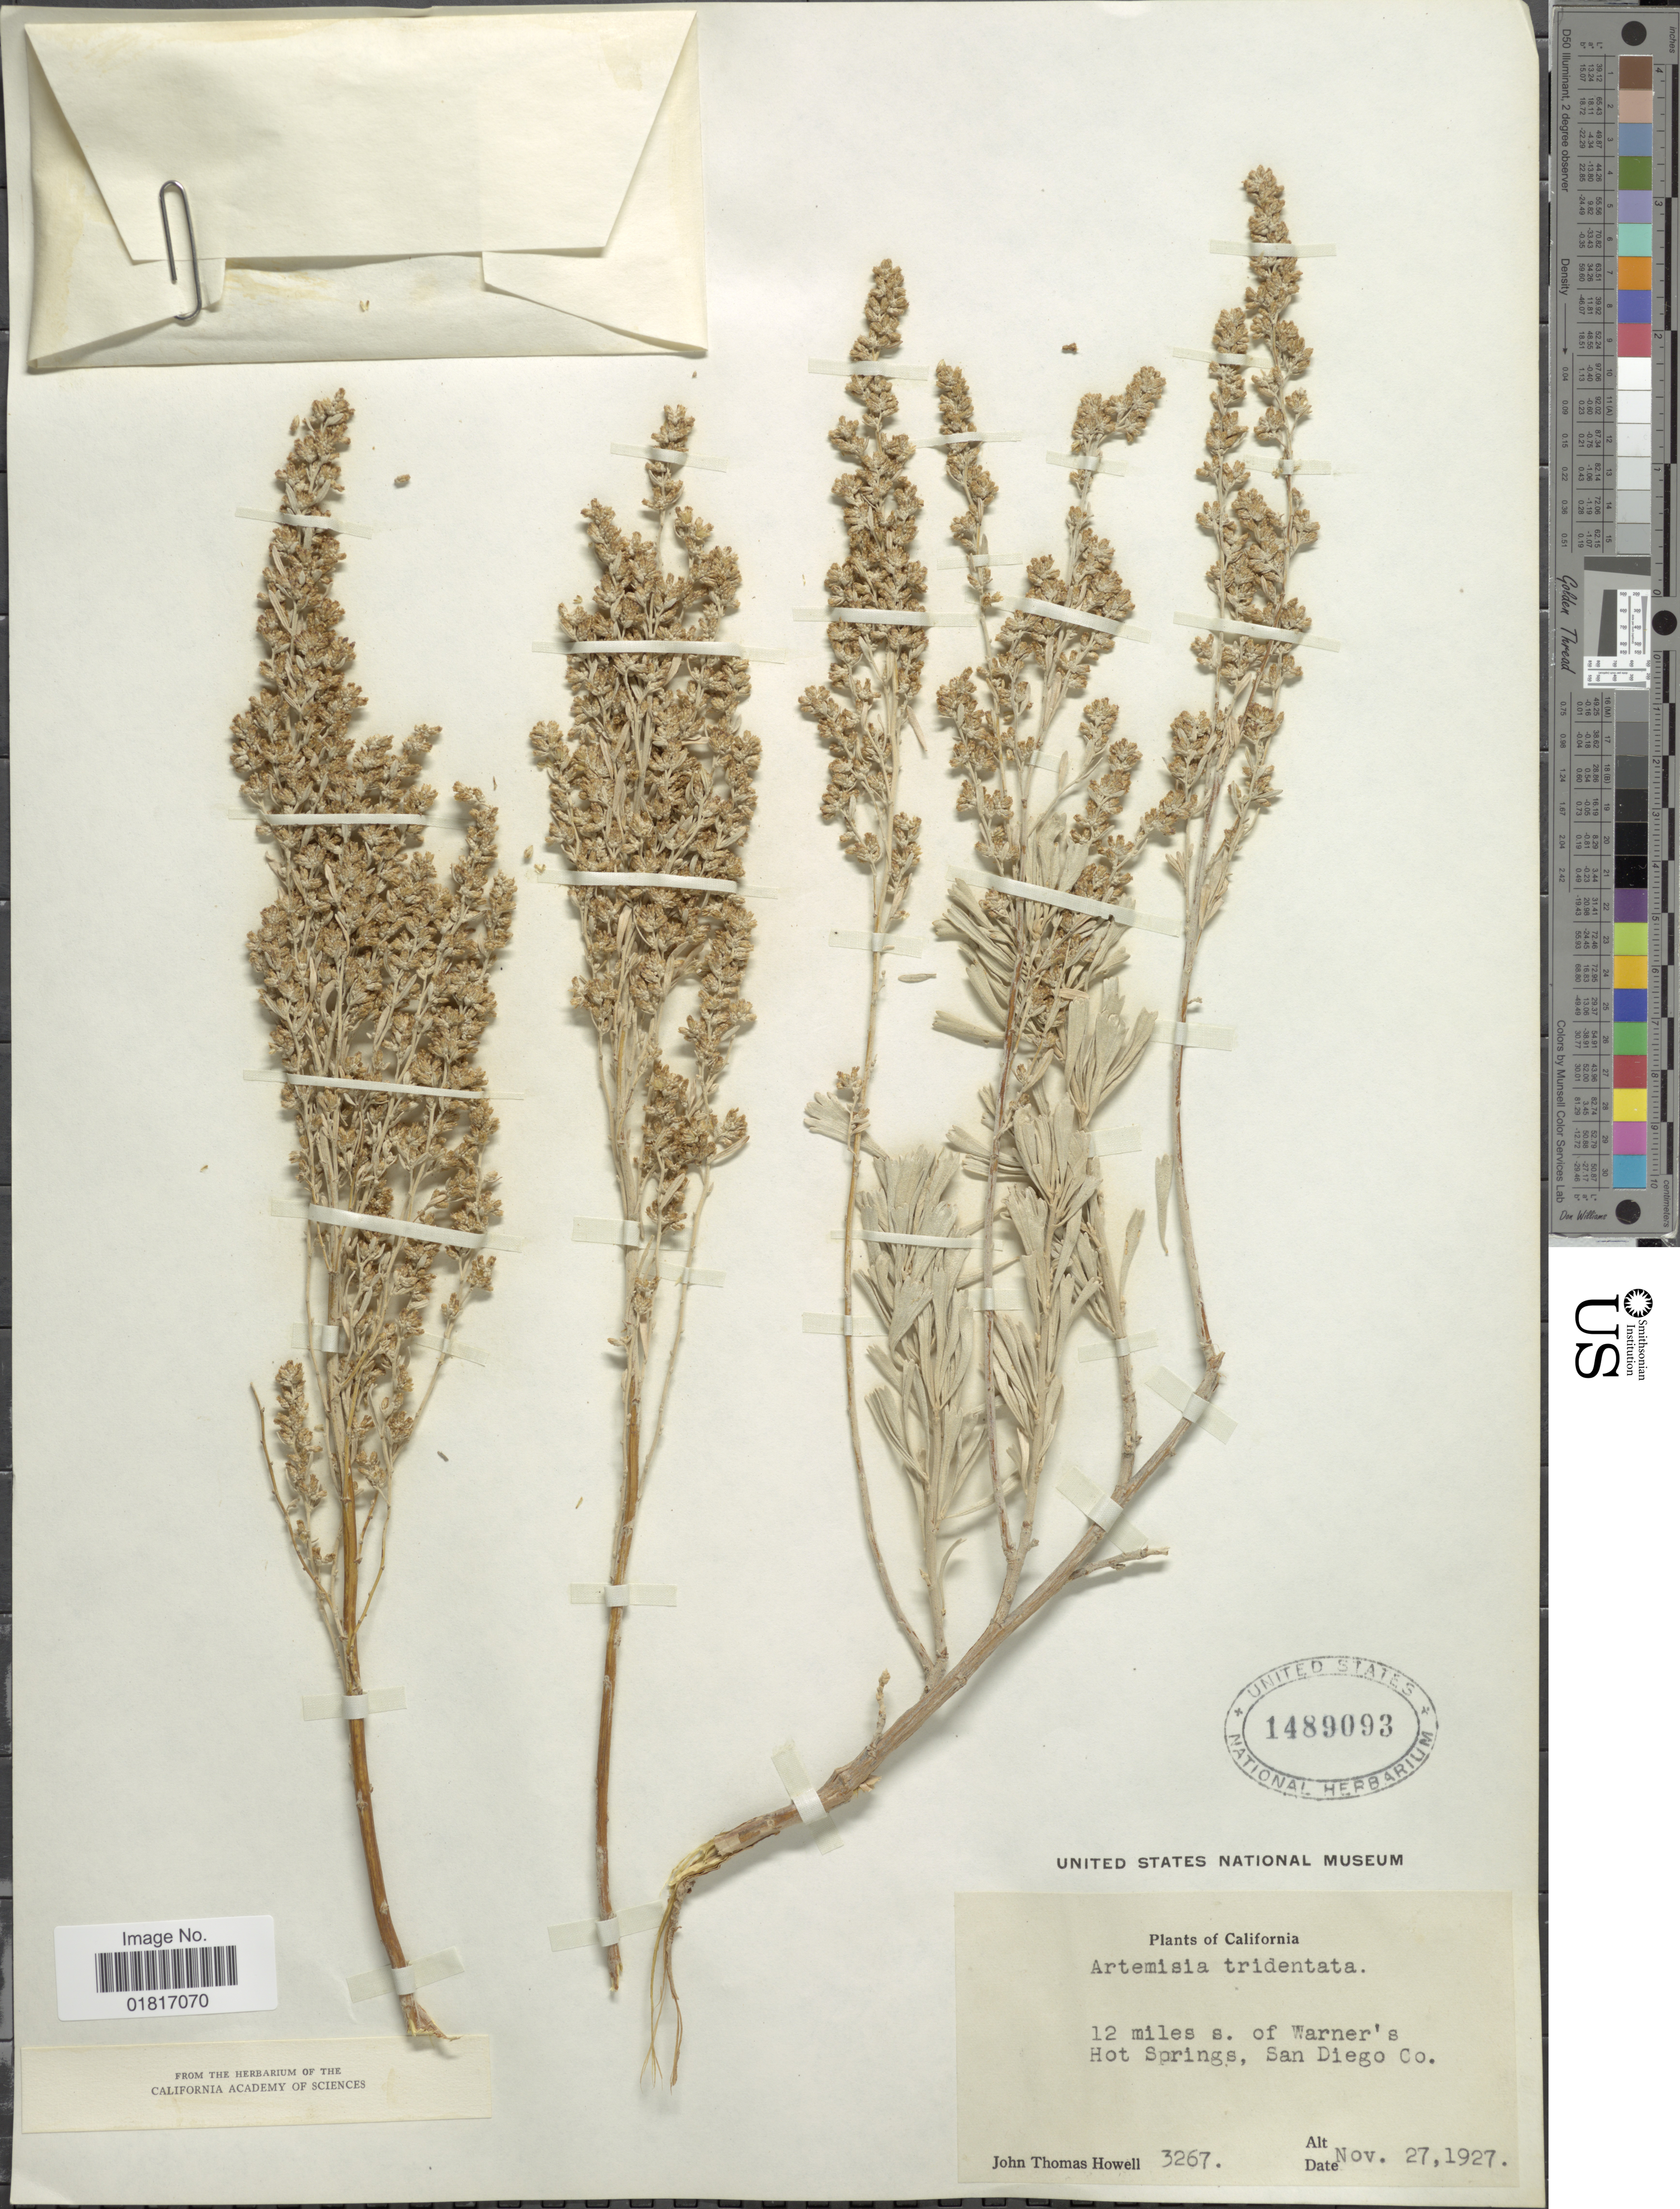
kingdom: Plantae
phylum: Tracheophyta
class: Magnoliopsida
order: Asterales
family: Asteraceae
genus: Artemisia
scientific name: Artemisia tridentata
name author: Nutt.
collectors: J. T. Howell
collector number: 3267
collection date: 1927-11-27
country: United States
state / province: California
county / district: San Diego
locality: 12 miles s. of Warner's Hot Springs, San Diego Co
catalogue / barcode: US 1489093